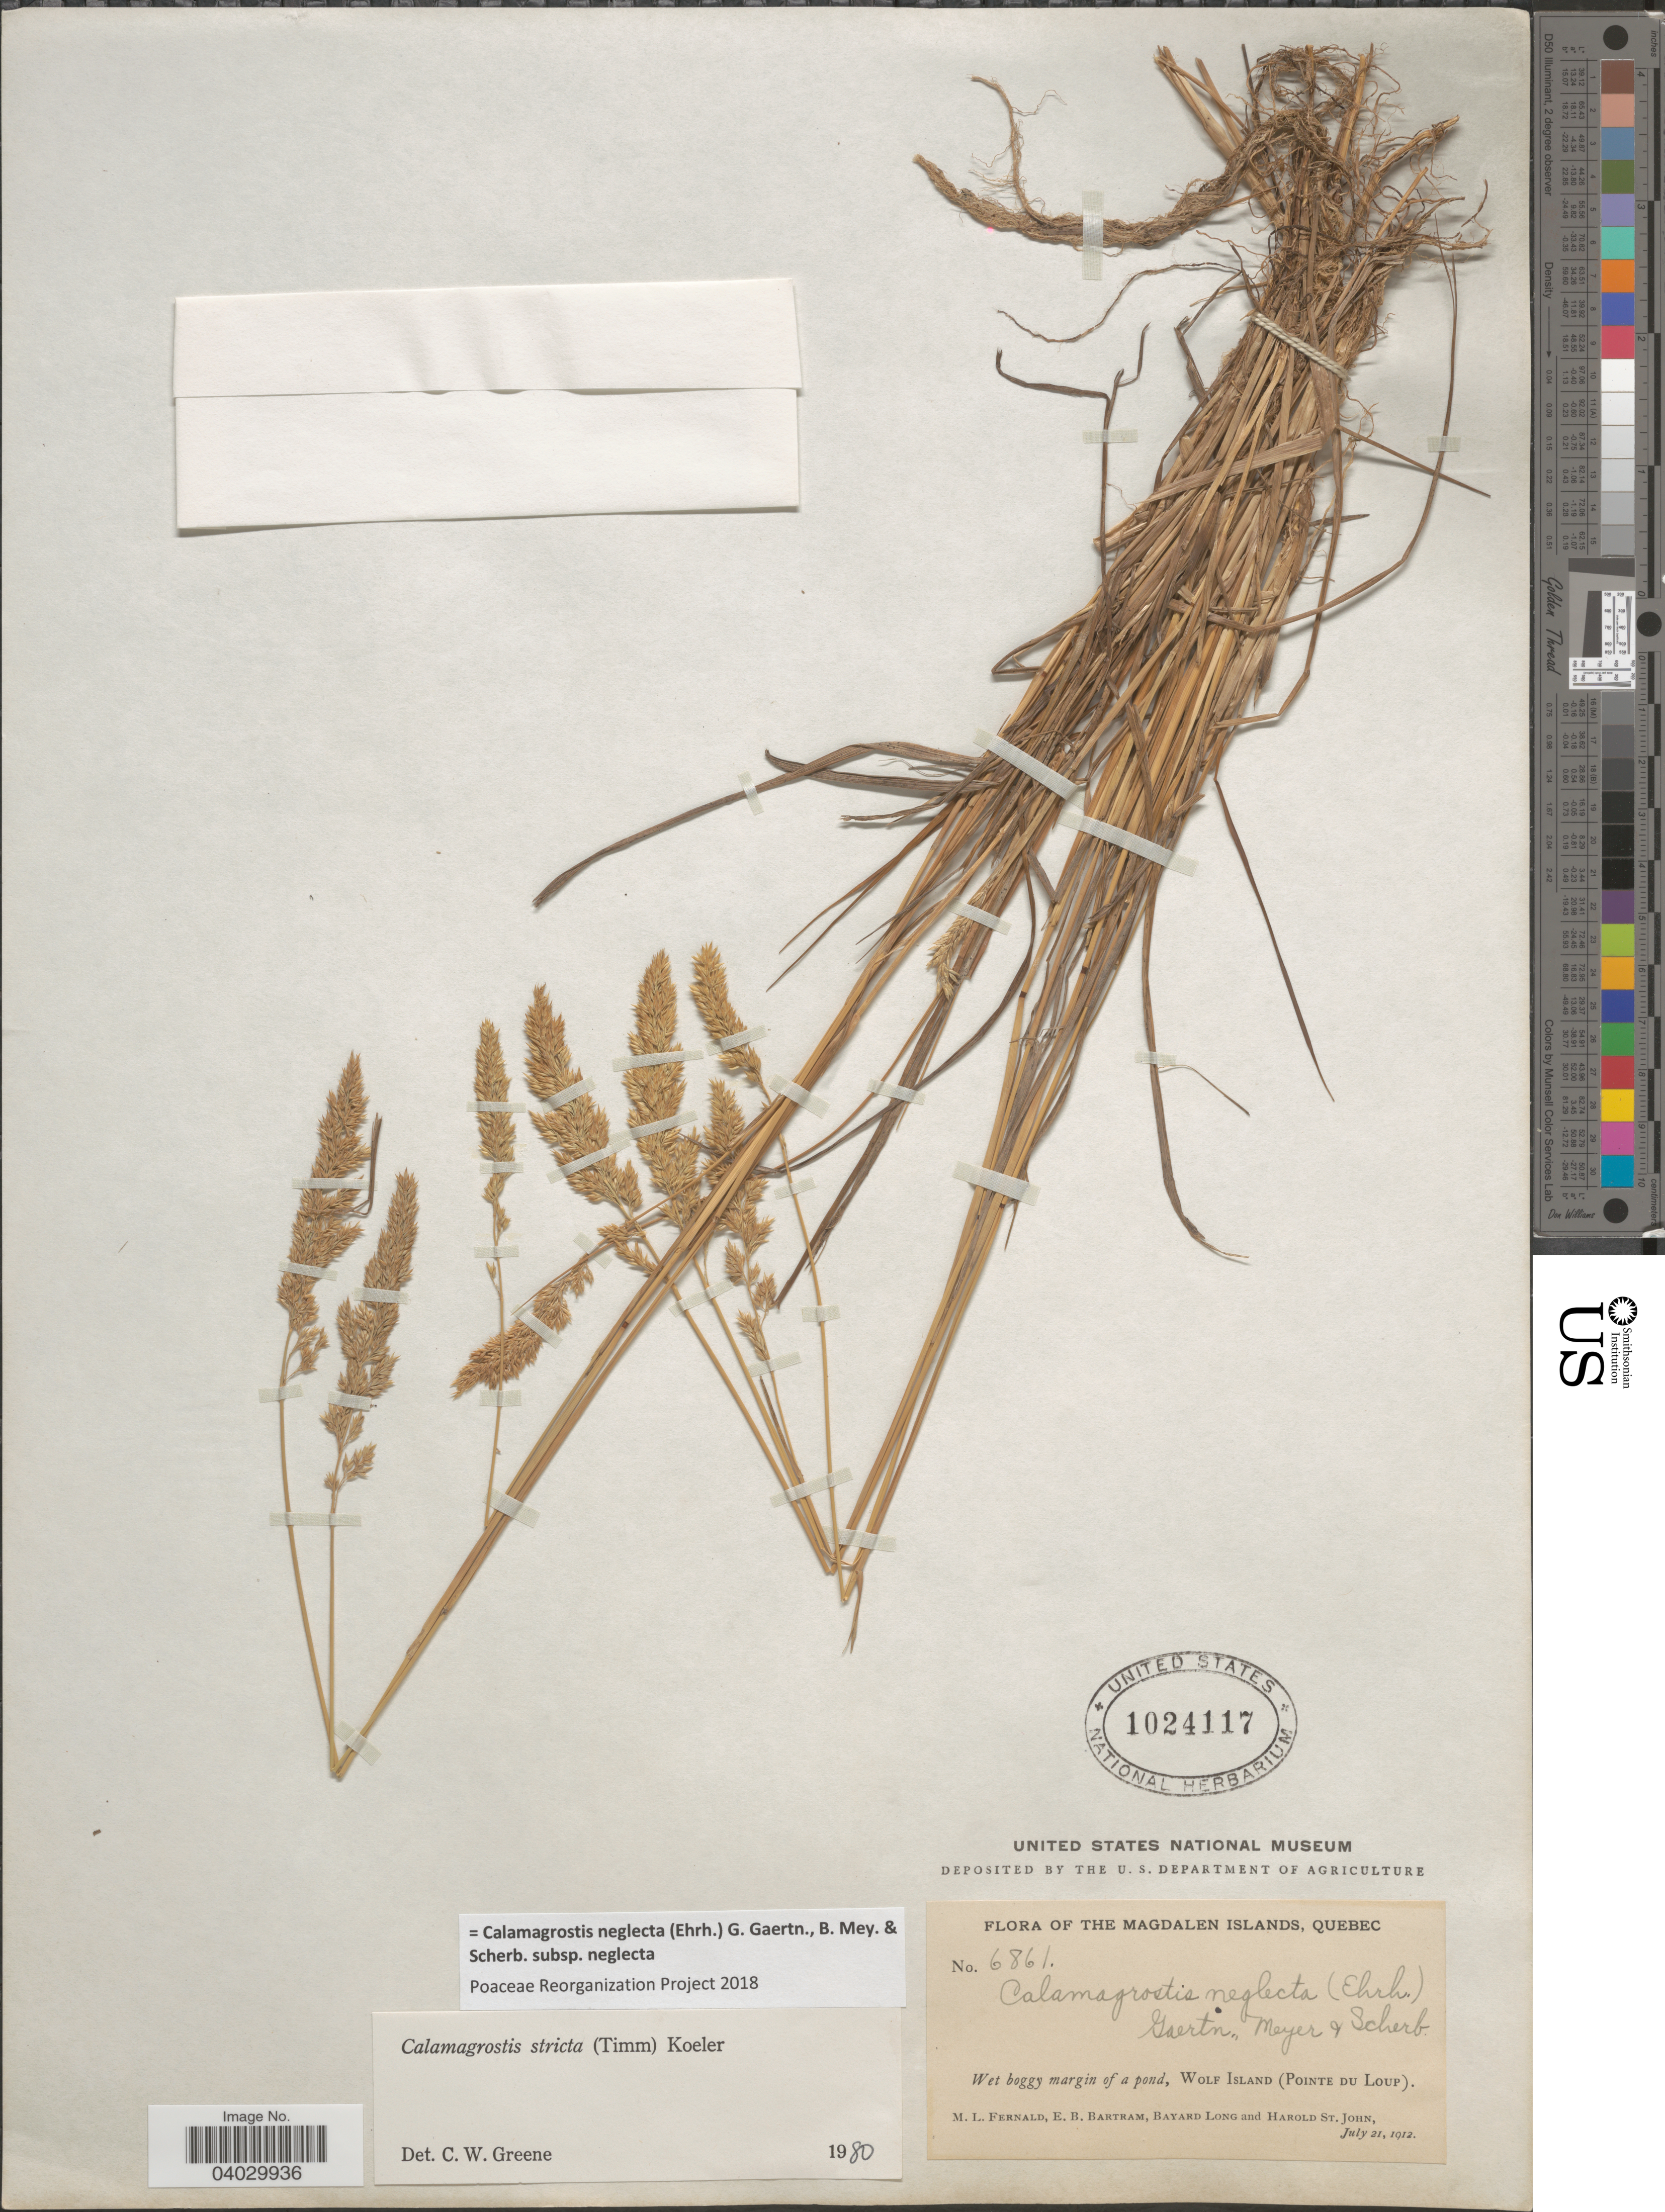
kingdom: Plantae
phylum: Tracheophyta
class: Liliopsida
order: Poales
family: Poaceae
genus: Calamagrostis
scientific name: Calamagrostis neglecta subsp. neglecta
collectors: M. L. Fernald, E. B. Bartram, B. Long & H. St. John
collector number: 6861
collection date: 1912-07-21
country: Canada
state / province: Quebec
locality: The Magdalen Islands. Wet boggy margin of a pond, Wolf Island (Pointe du Loup).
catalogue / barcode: US 1024117